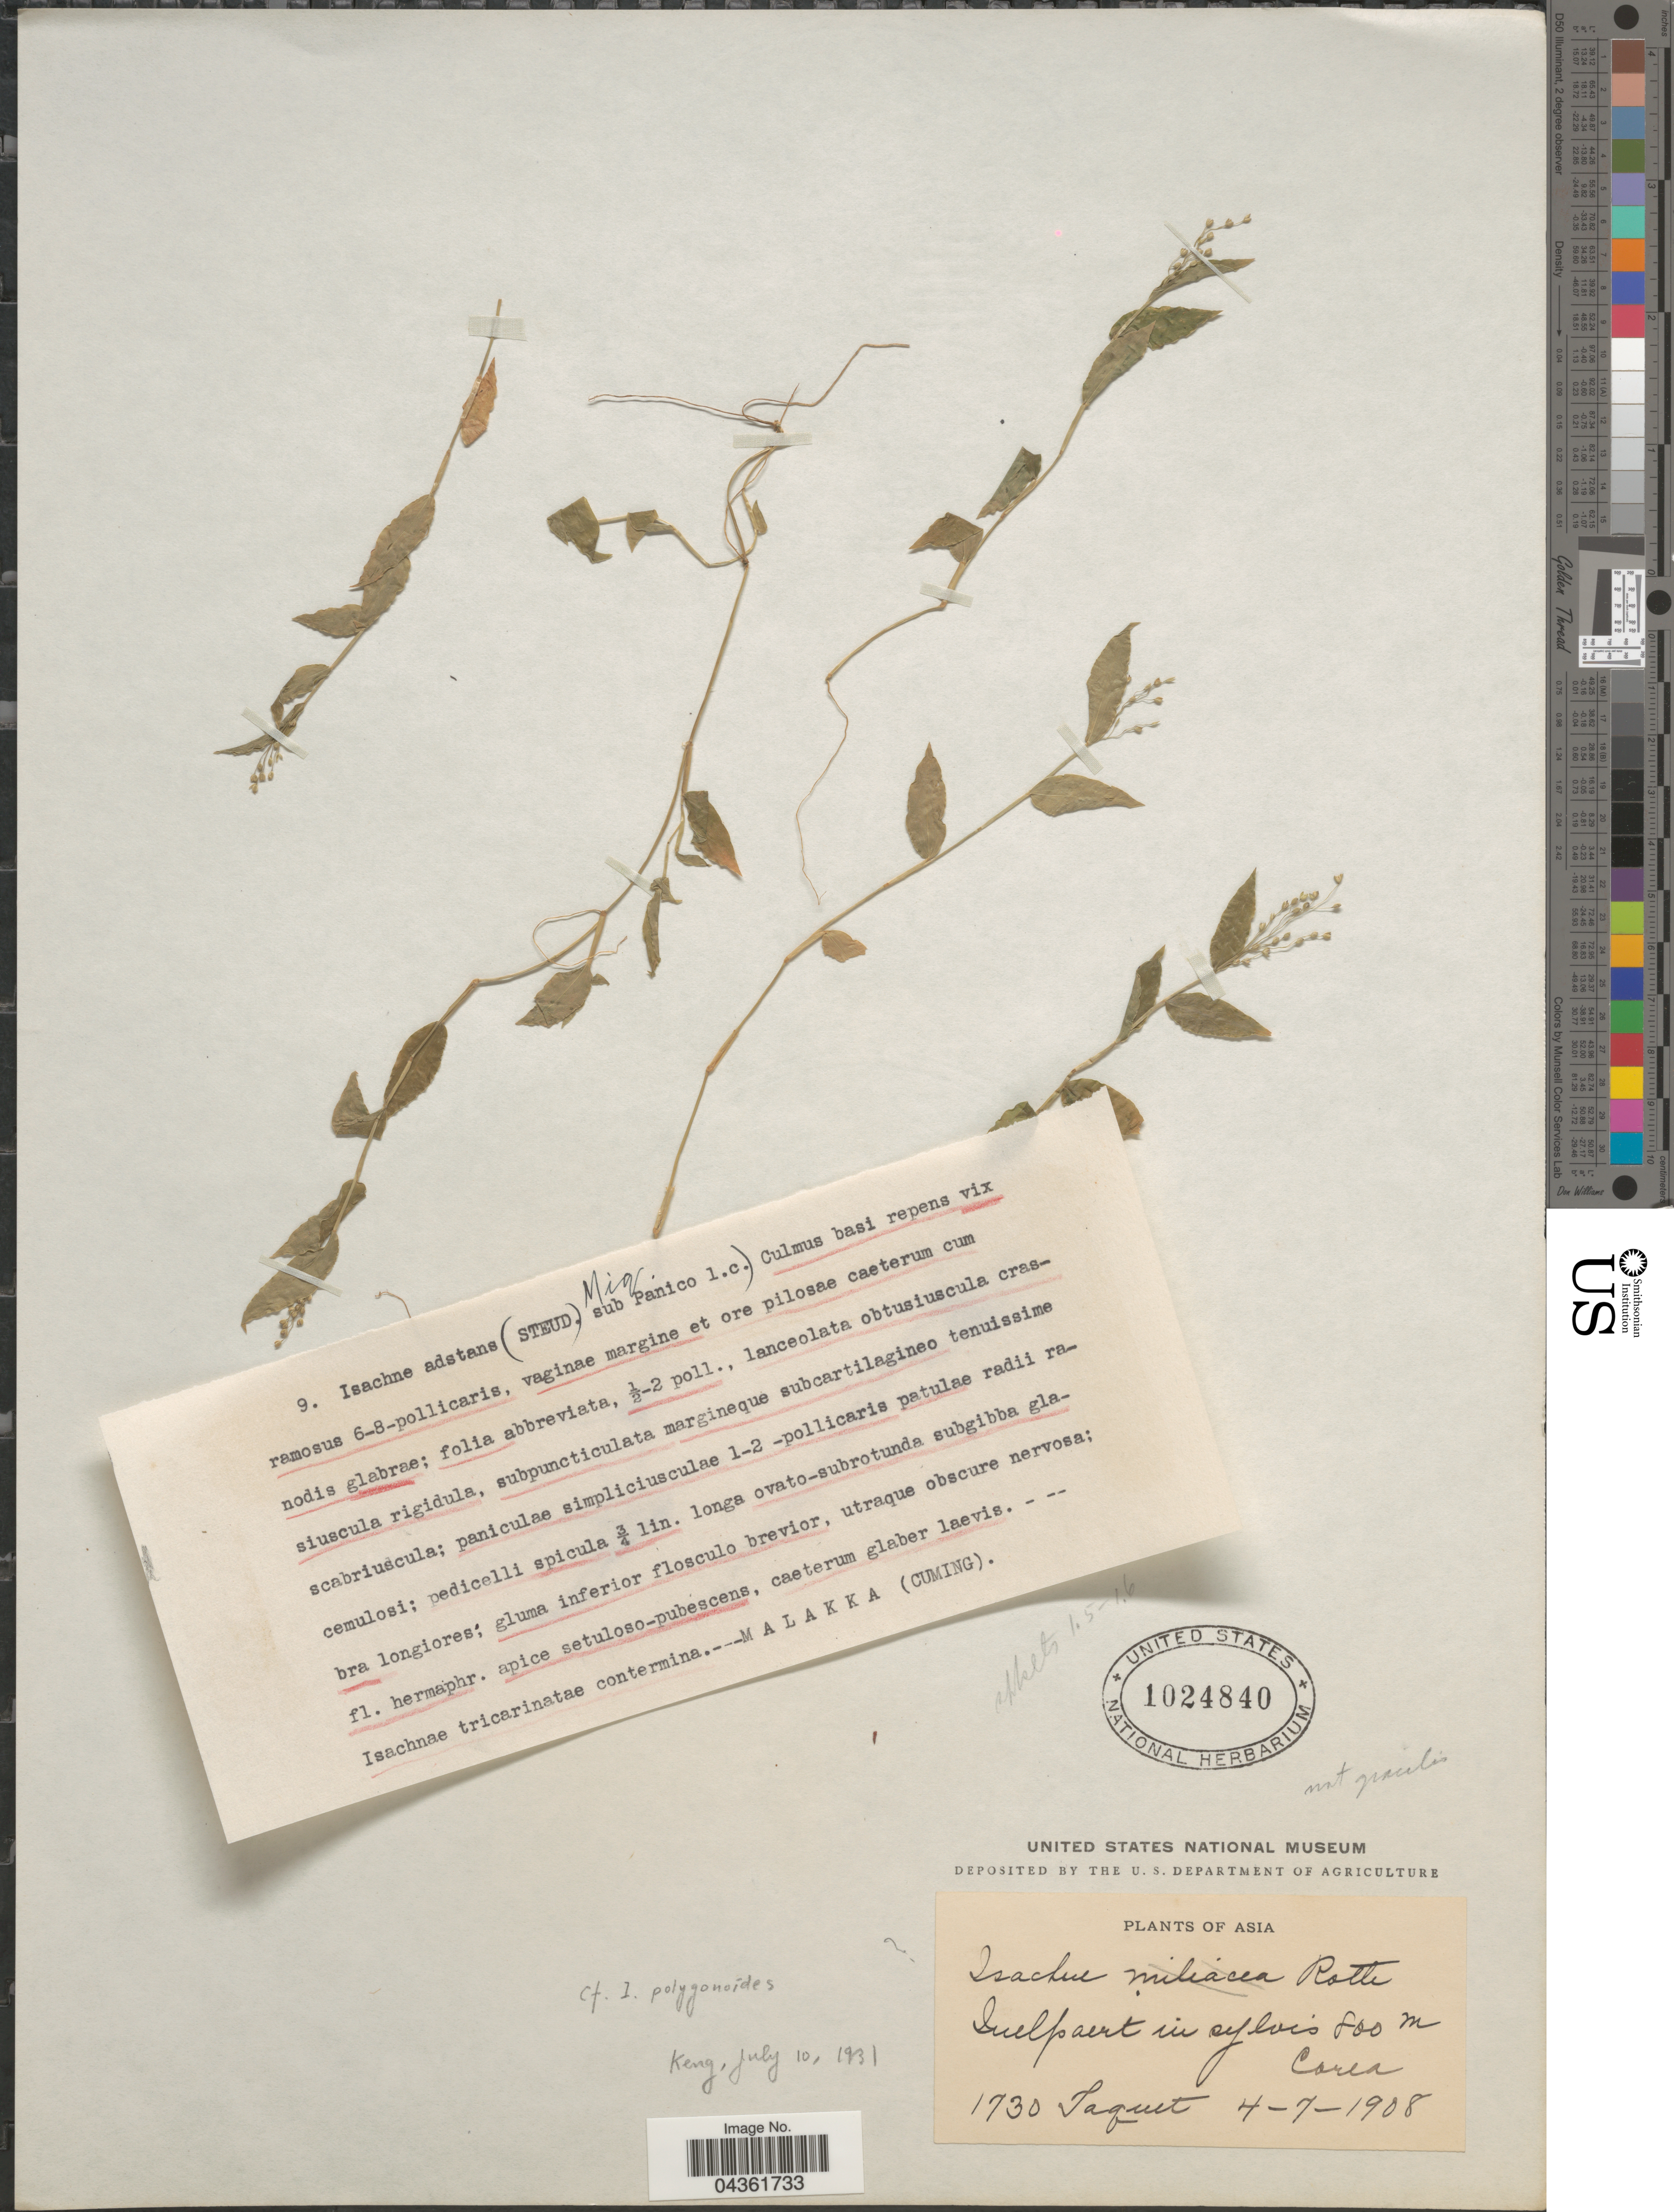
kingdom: Plantae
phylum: Tracheophyta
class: Liliopsida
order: Poales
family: Poaceae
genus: Isachne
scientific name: Isachne sp.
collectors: Taquet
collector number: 1730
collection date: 1908-07-04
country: South Korea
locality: Quelpaert in sylvis, Corea.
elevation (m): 800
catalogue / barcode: US 1024840